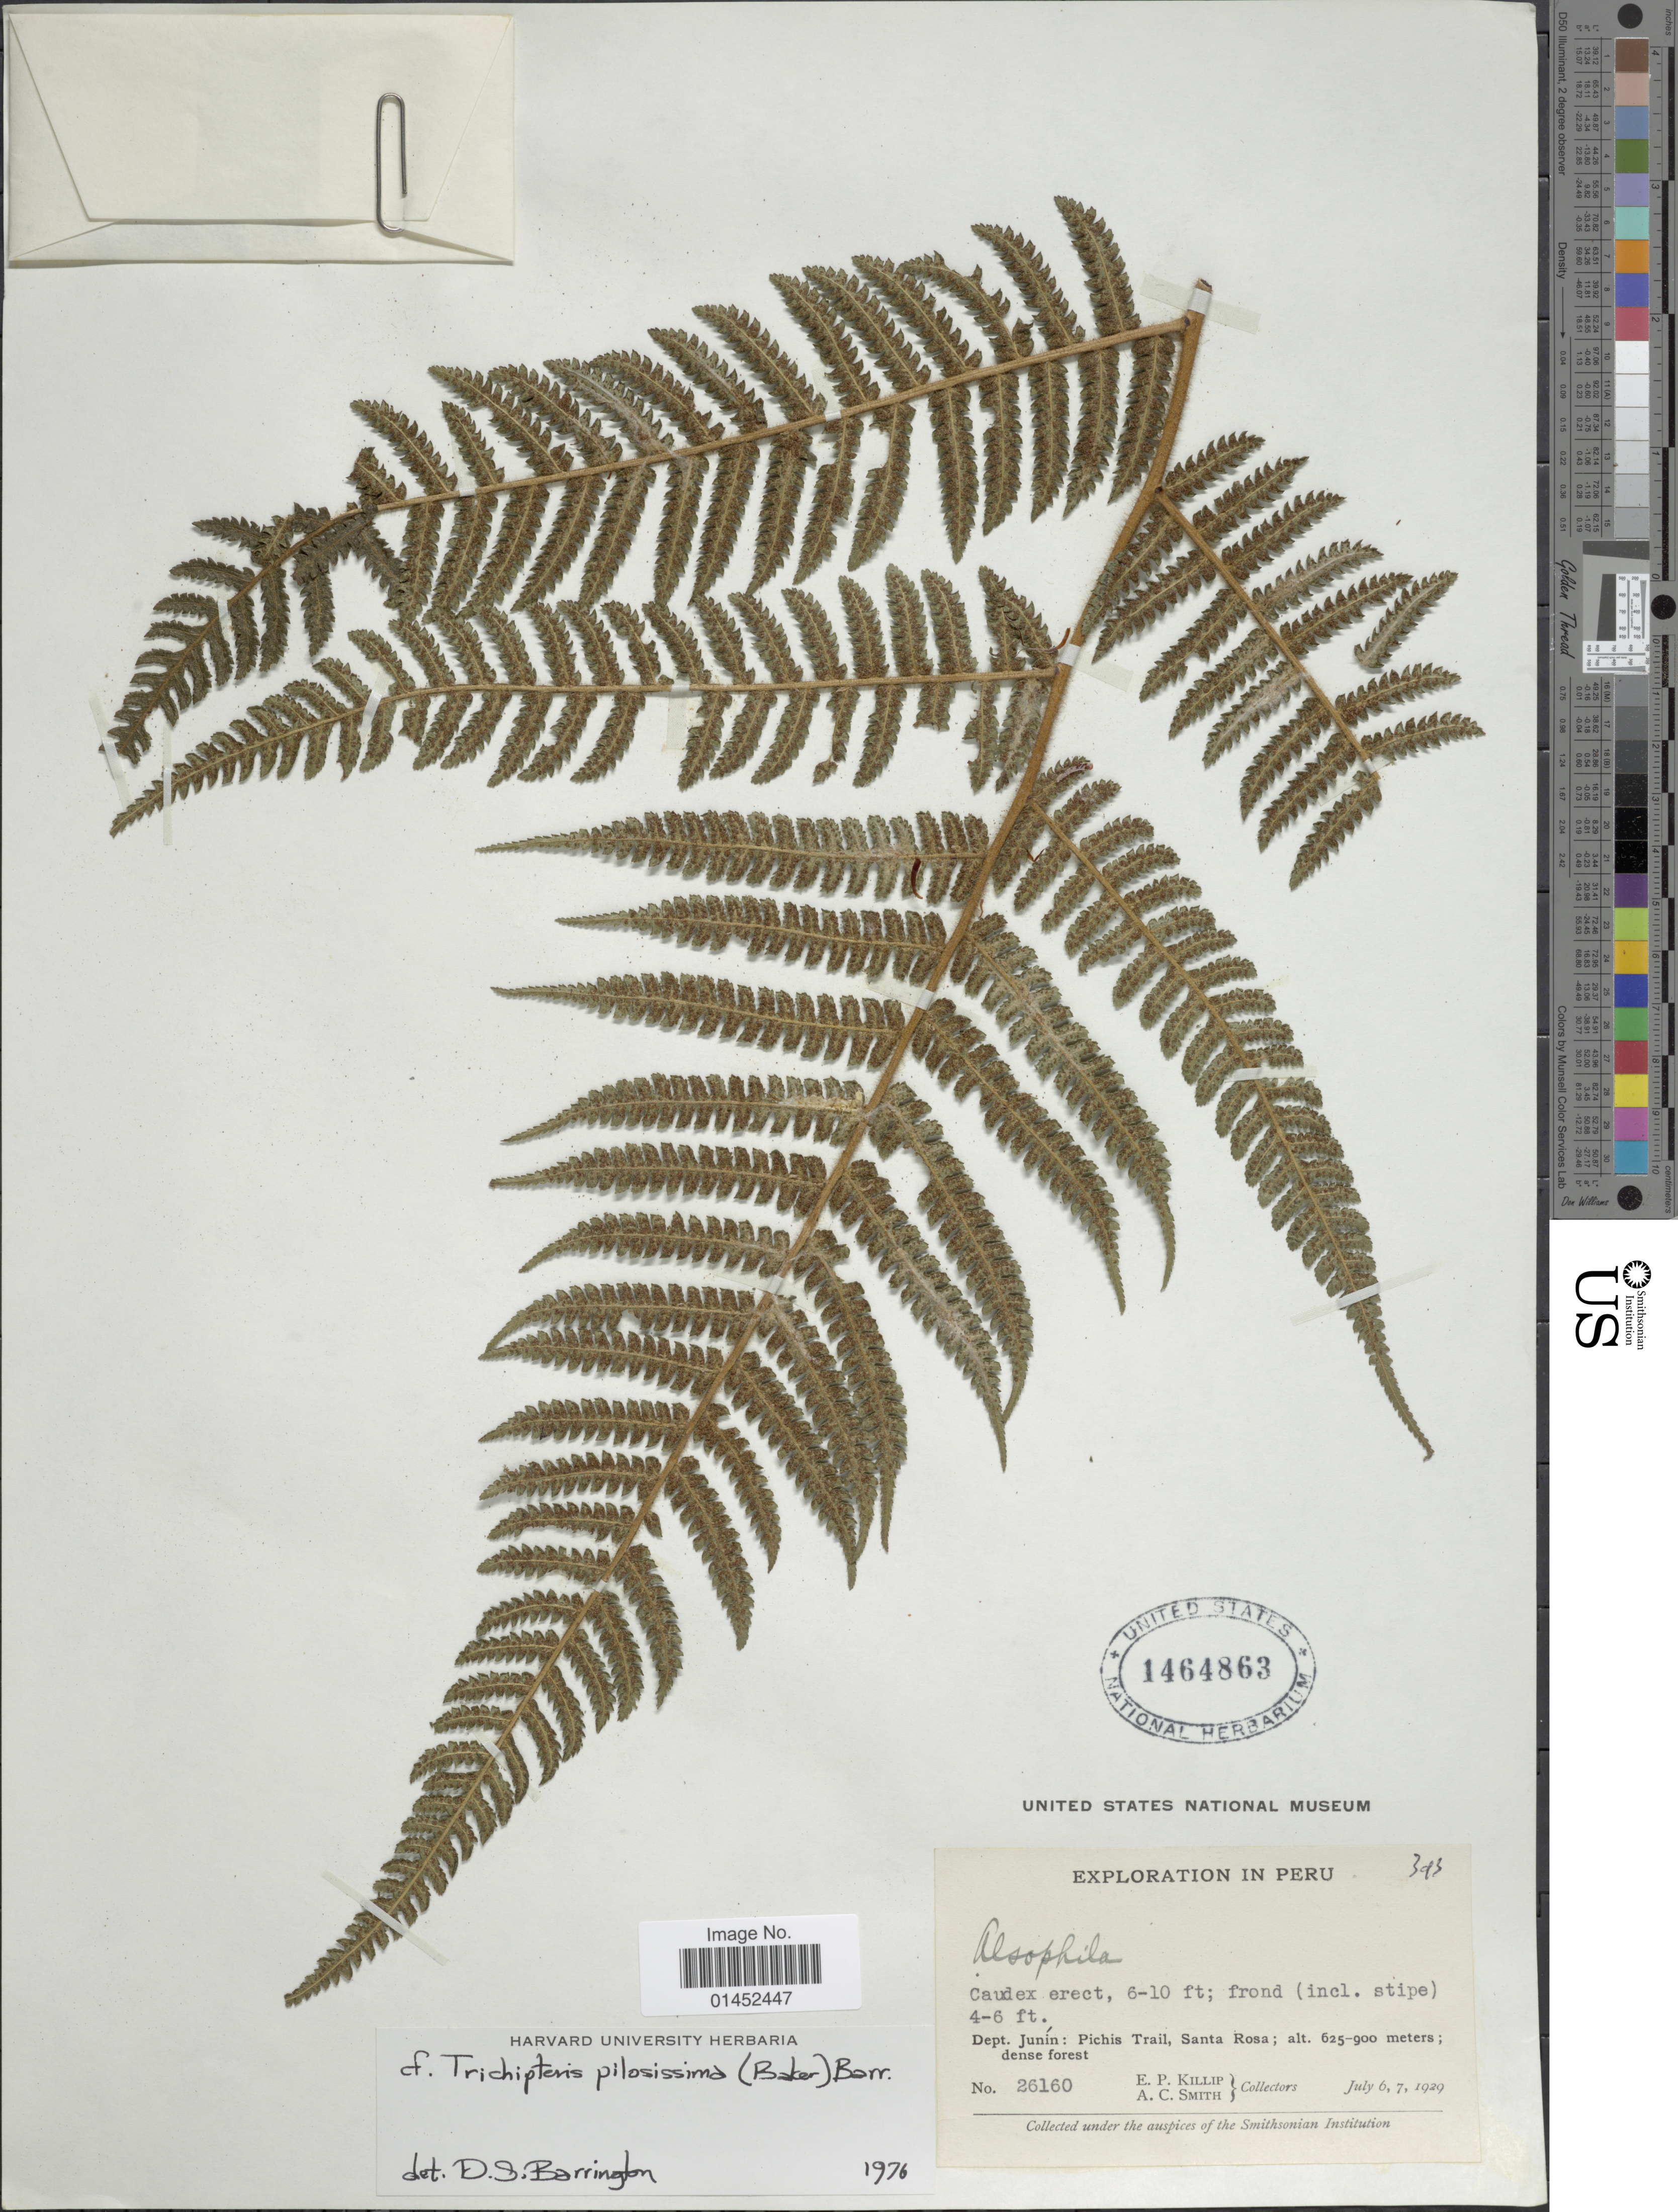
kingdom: Plantae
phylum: Tracheophyta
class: Polypodiopsida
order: Cyatheales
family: Cyatheaceae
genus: Cyathea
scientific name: Cyathea pilosissima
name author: (Baker) Domin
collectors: E. P. Killip & A. C. Smith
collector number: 26160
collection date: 1929-07-06/1929-07-07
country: Peru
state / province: Junín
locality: Dept. Junín: Pichis Trail,Santa Rosa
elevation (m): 625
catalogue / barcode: US 1464863